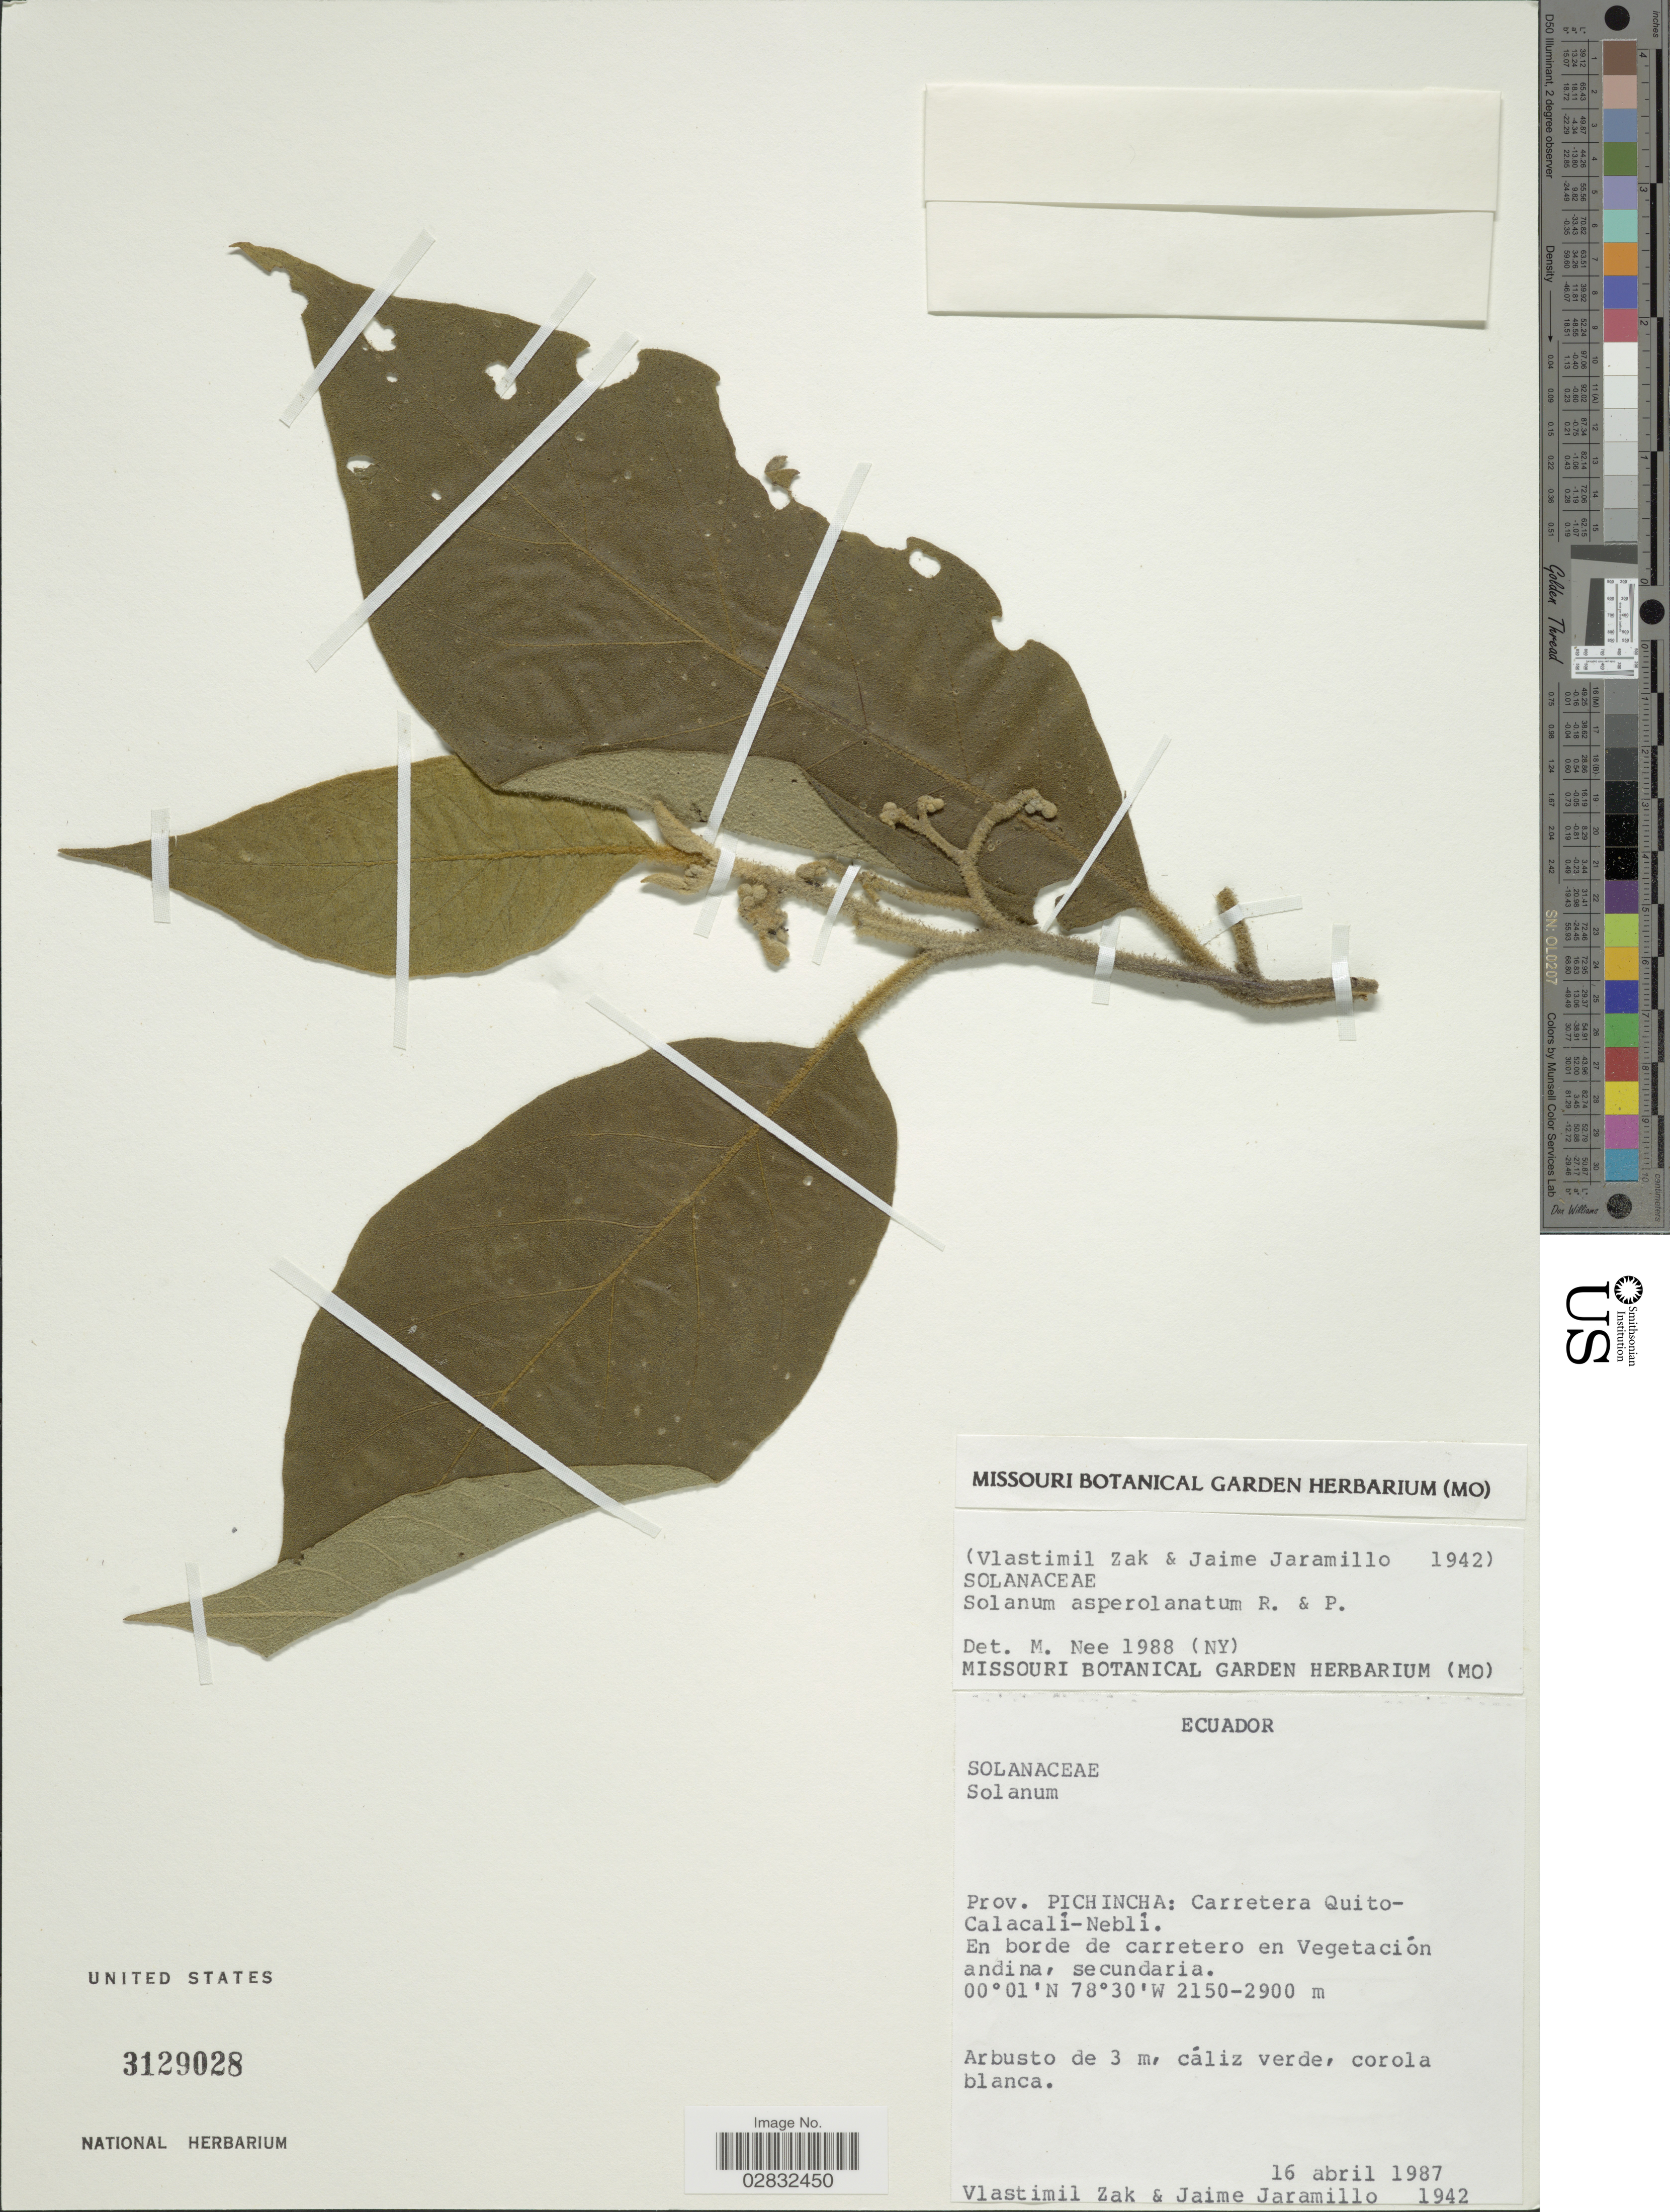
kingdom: Plantae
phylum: Tracheophyta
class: Magnoliopsida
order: Solanales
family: Solanaceae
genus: Solanum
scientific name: Solanum asperolatum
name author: Ruiz & Pav.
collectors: V. Zak & J. Jaramillo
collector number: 1942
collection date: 1987-04-16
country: Ecuador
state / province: Pichincha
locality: Carretera Quito-Calacalí-Neblí.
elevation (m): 2150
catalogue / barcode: US 3129028